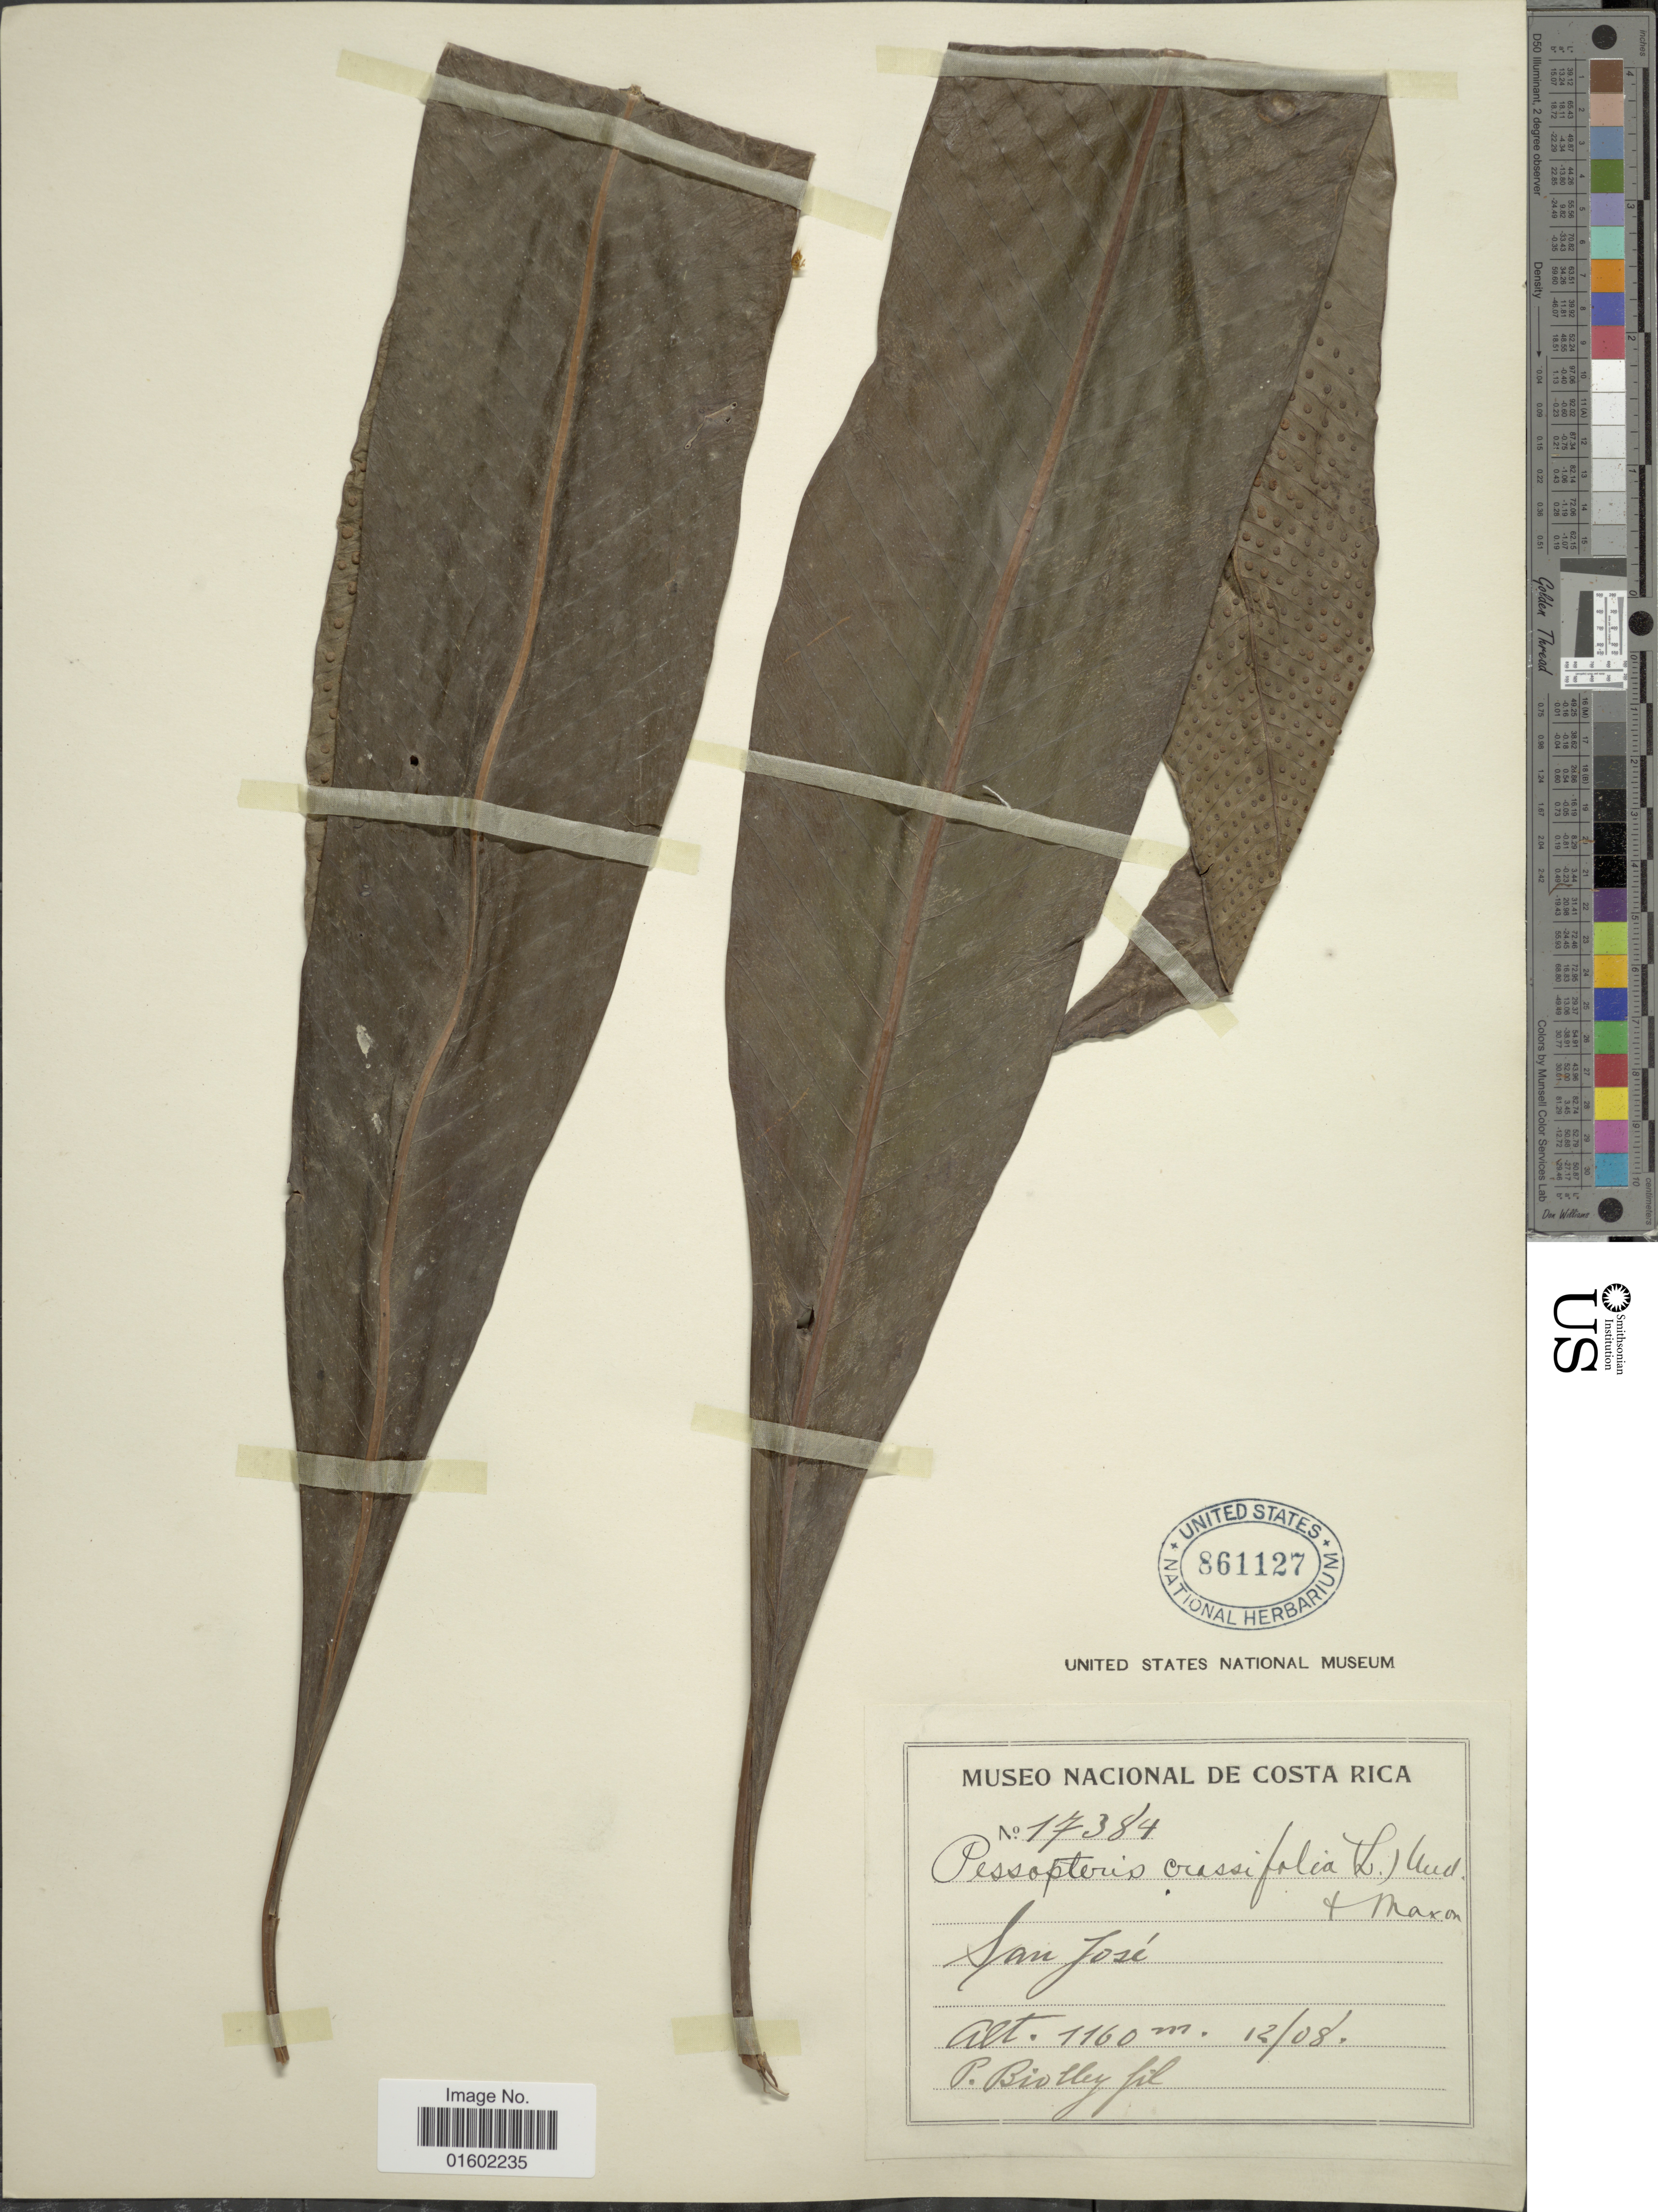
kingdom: Plantae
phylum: Tracheophyta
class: Polypodiopsida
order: Polypodiales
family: Polypodiaceae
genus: Niphidium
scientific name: Niphidium crassifolium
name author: (L.) Lellinger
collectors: P. Biolley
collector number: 17384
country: Costa Rica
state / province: San José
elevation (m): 1160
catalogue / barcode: US 861127